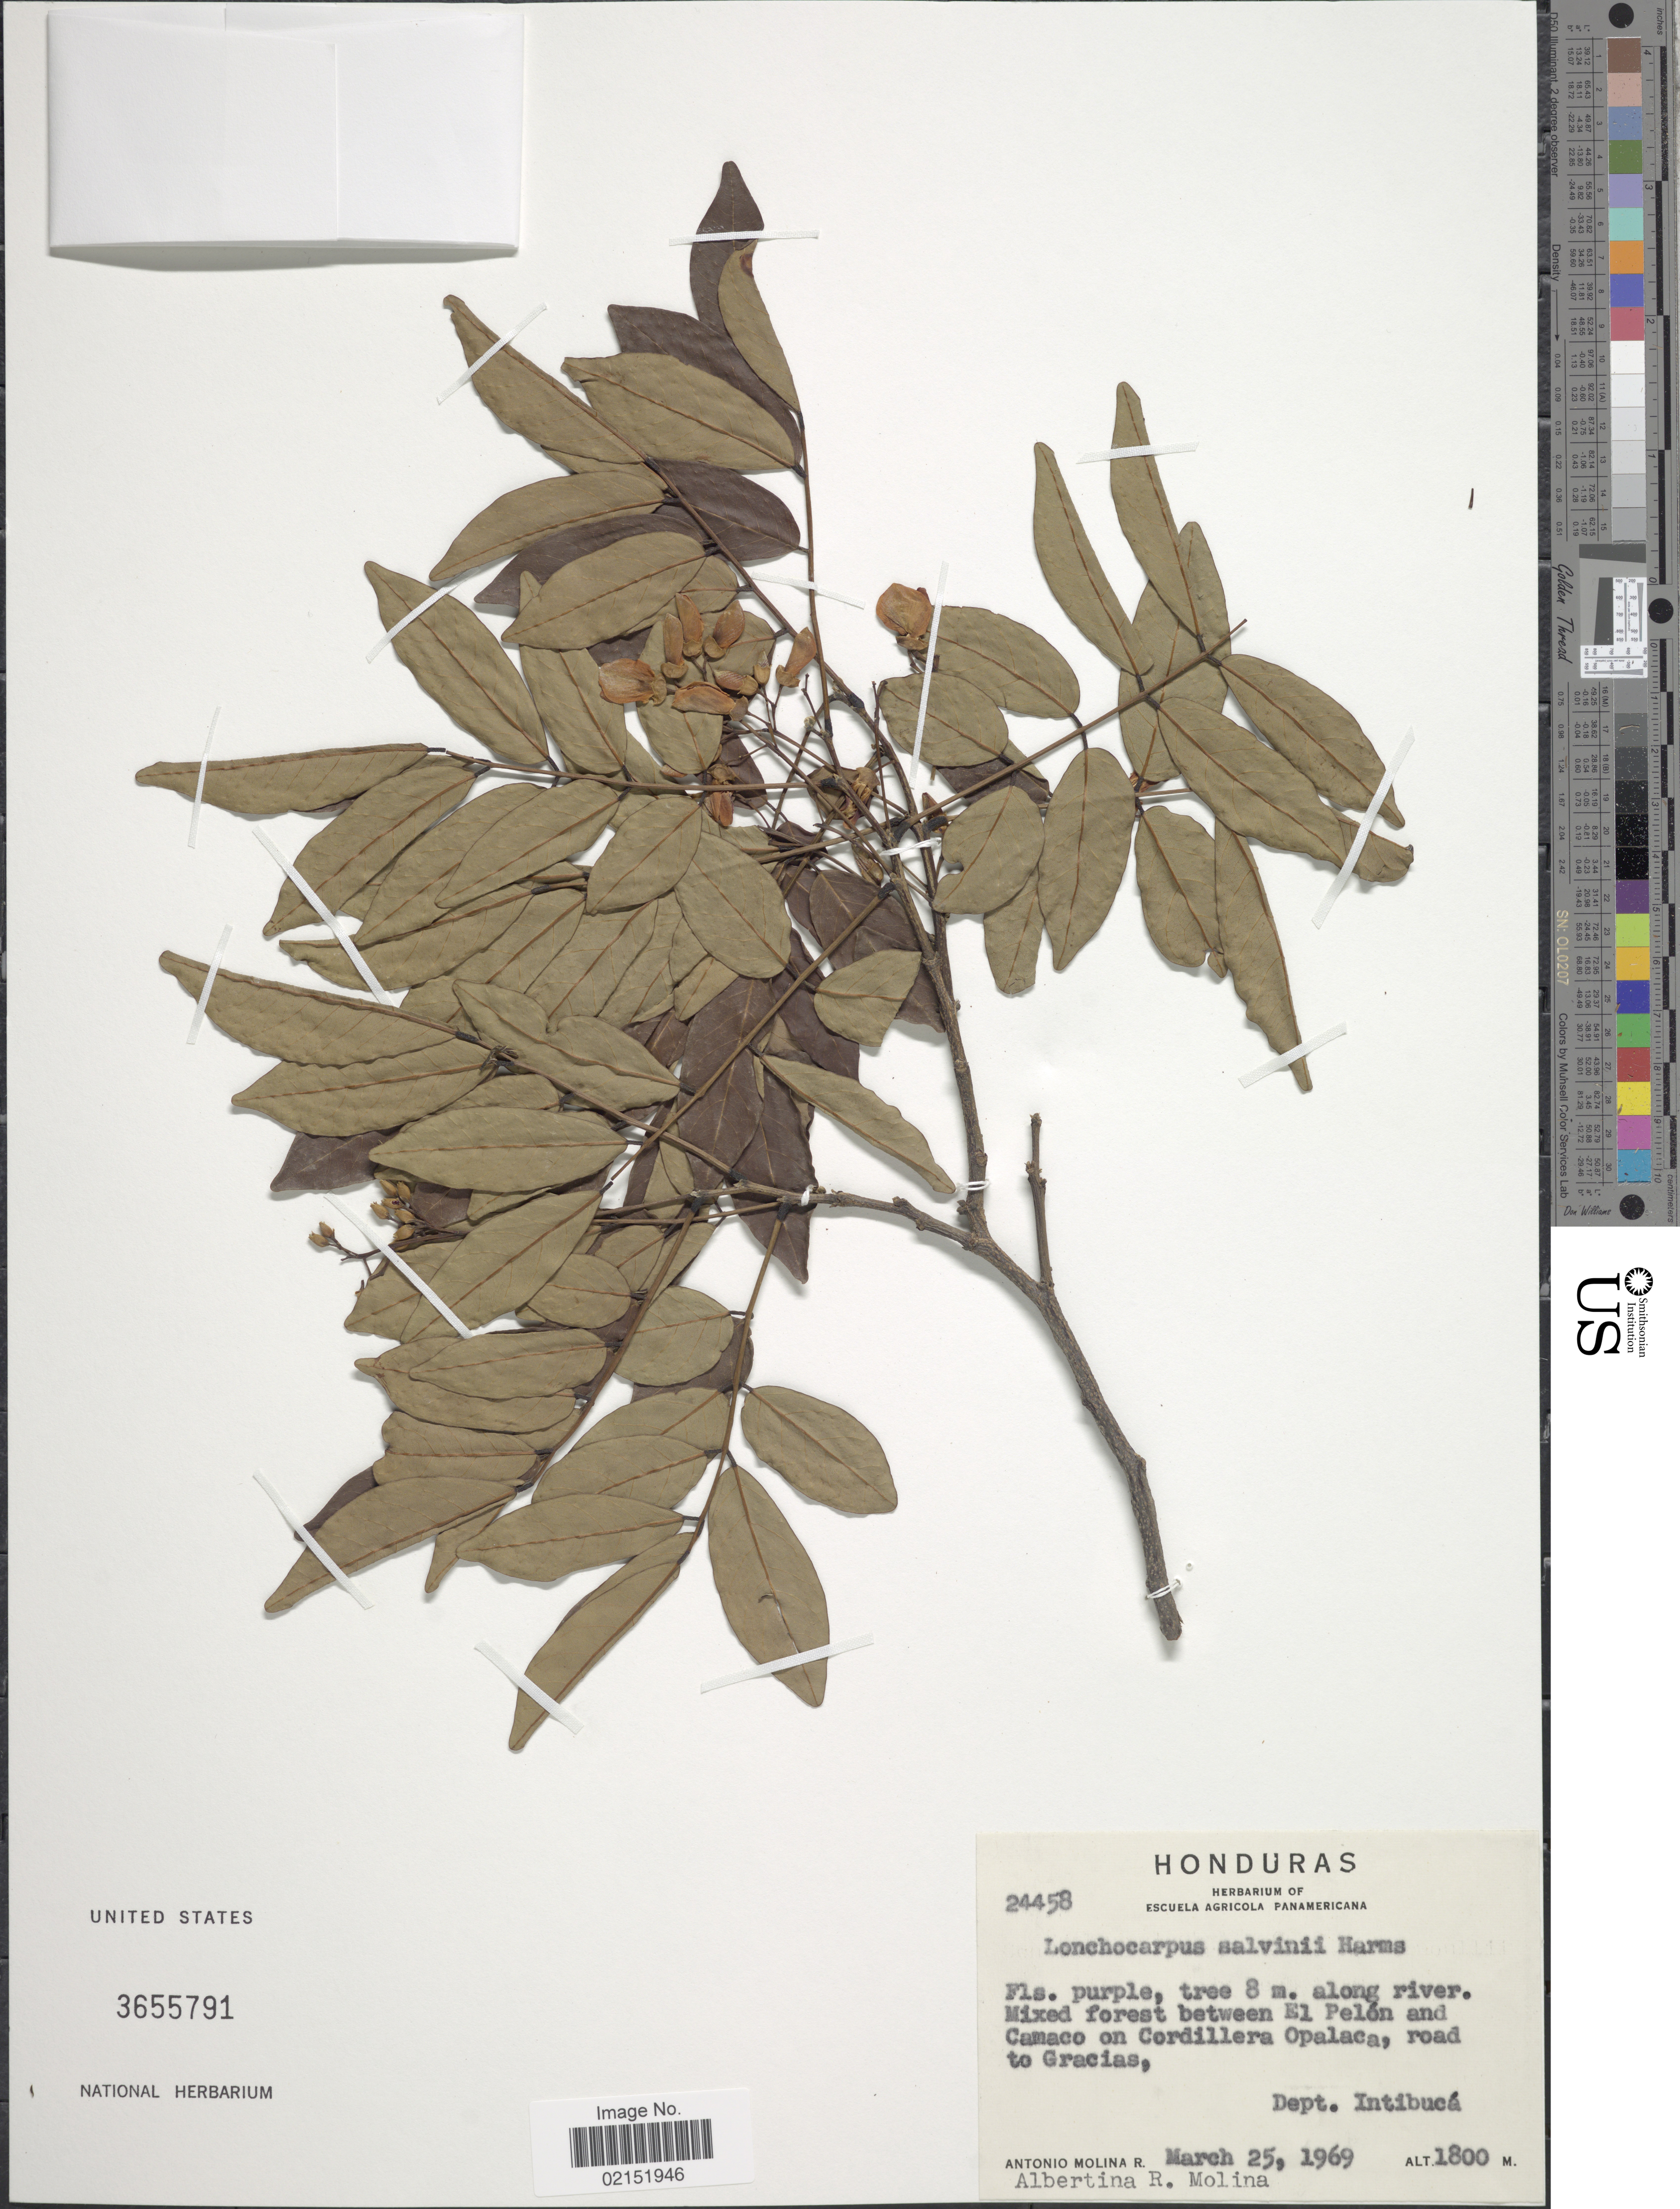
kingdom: Plantae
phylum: Tracheophyta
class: Magnoliopsida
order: Fabales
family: Fabaceae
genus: Lonchocarpus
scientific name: Lonchocarpus salvinii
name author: Harms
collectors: A. Molina R. & A. R. Molina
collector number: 24458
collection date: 1969-03-25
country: Honduras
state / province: Intibuca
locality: Mixed forest between El Pelon and Camaco on Cordillera Opalaca, road to Gracias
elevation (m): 1800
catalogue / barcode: US 3655791